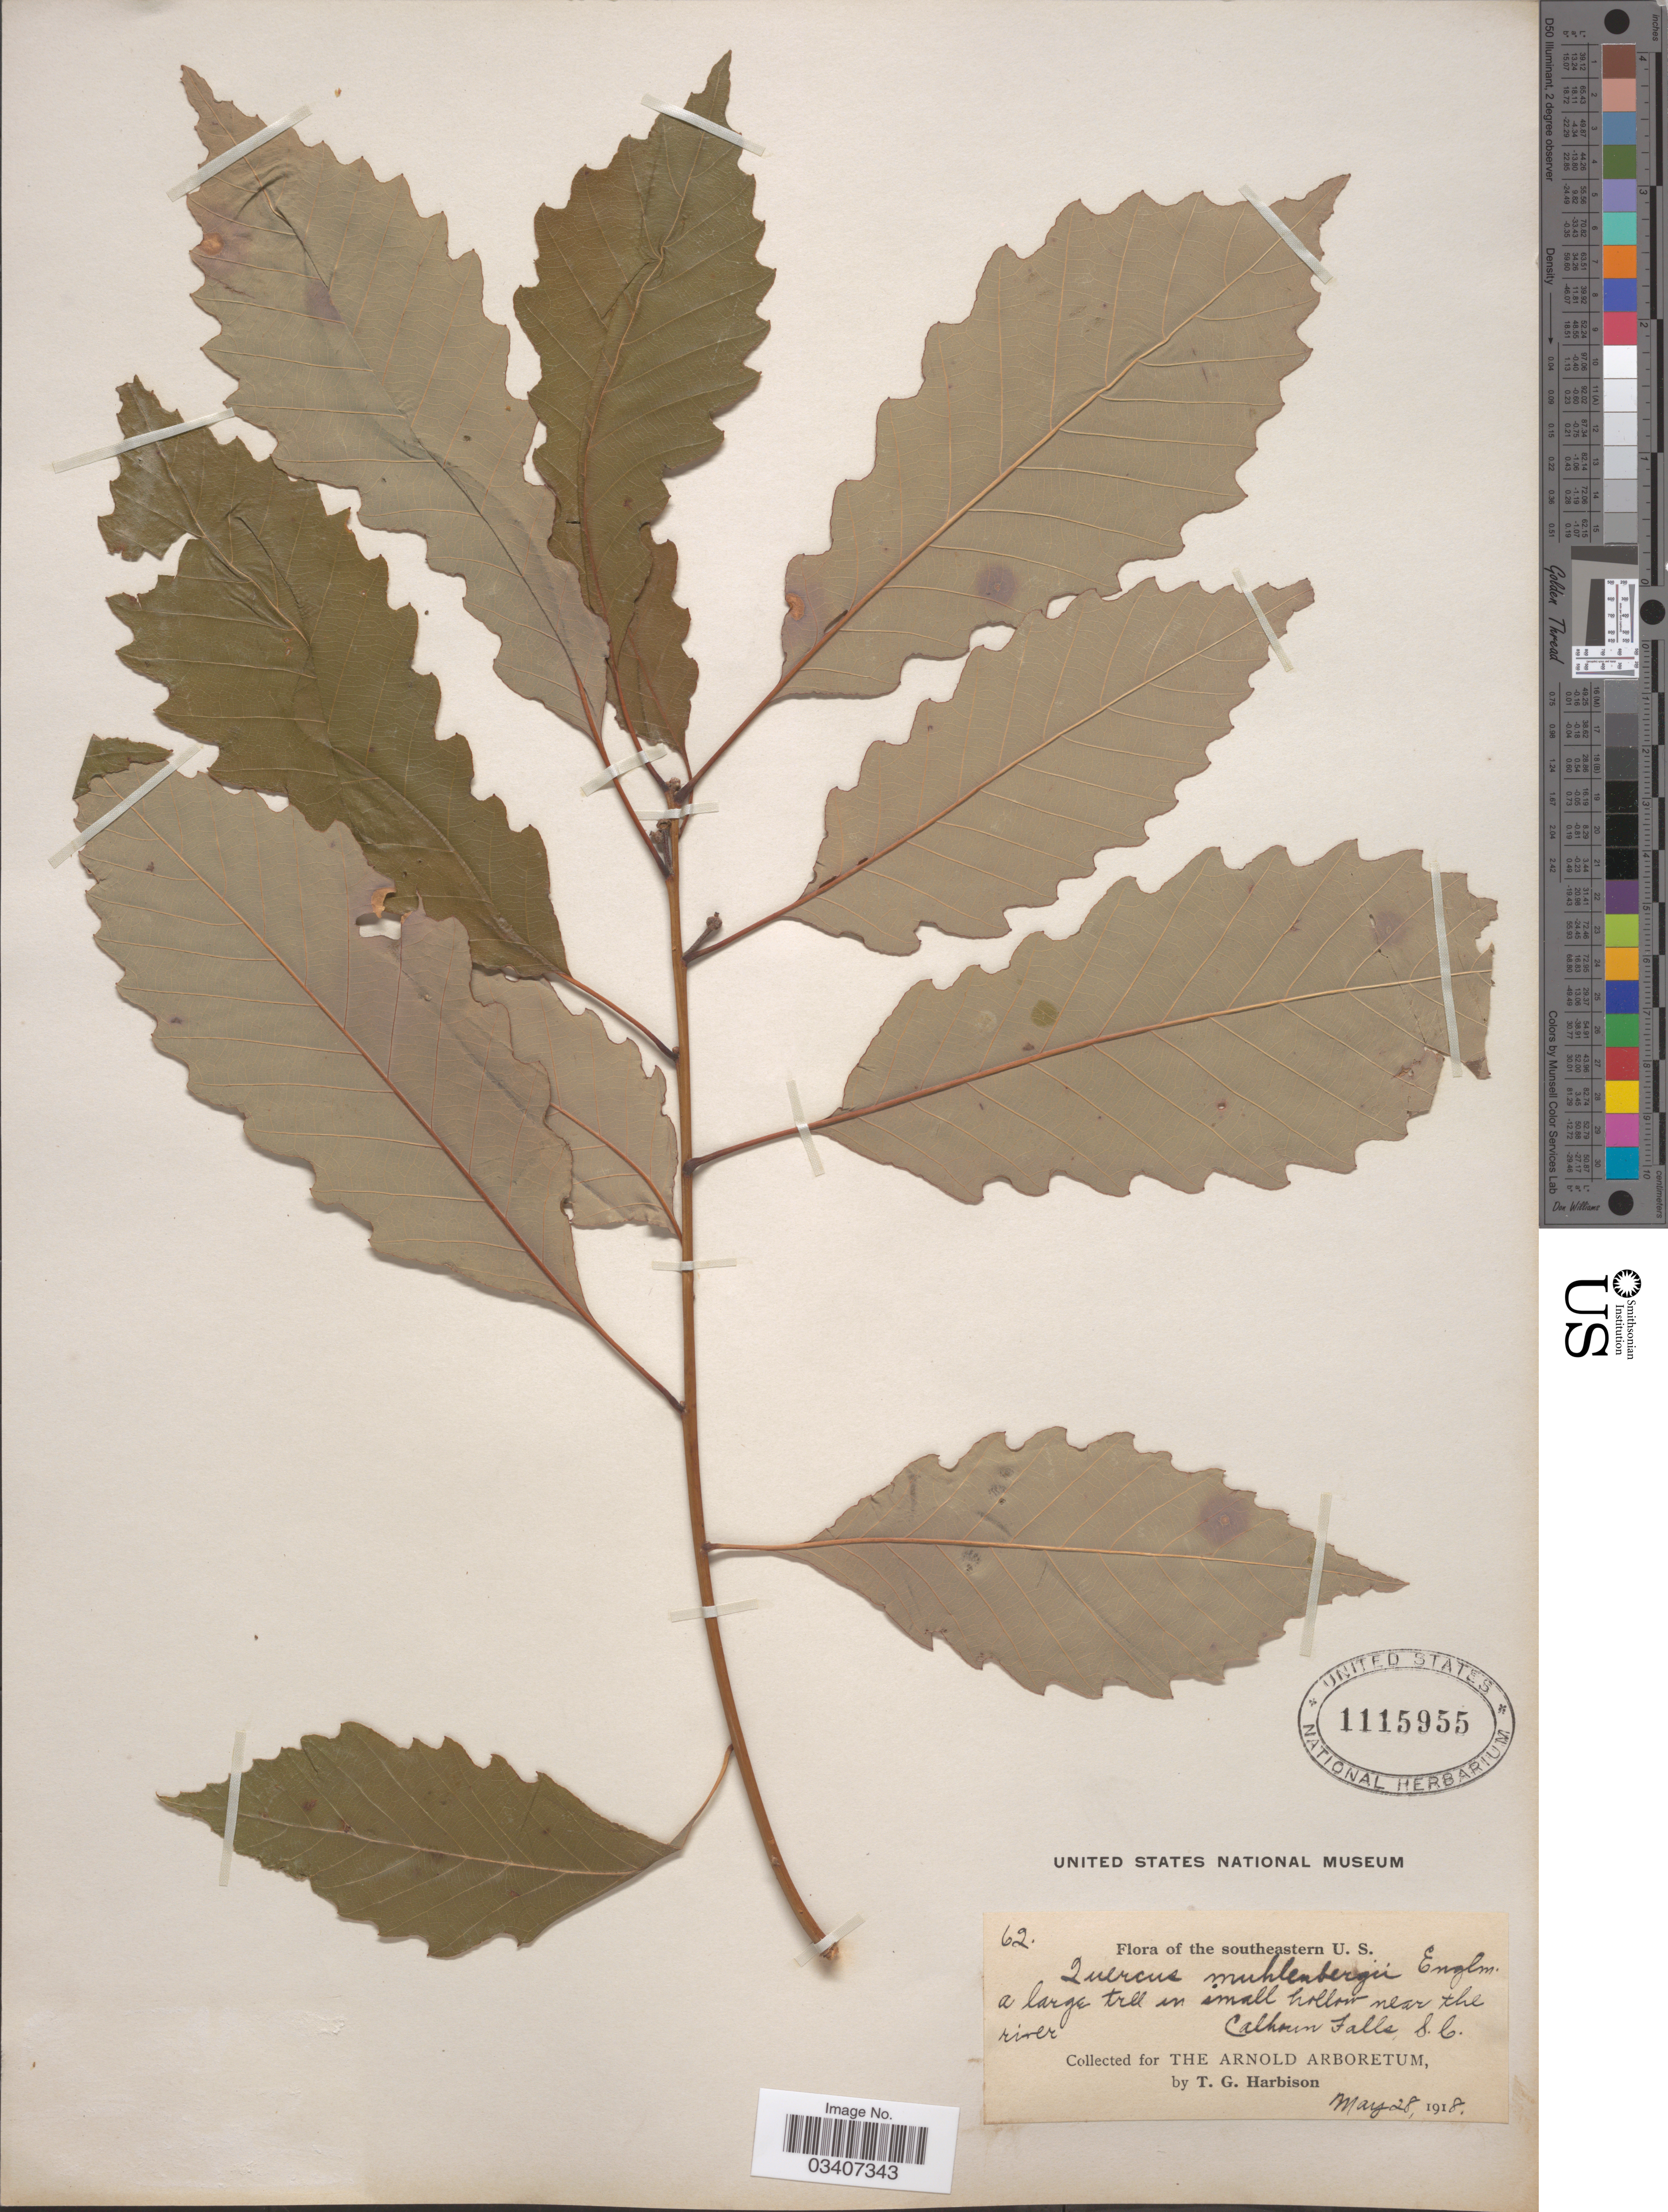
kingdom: Plantae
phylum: Tracheophyta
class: Magnoliopsida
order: Fagales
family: Fagaceae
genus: Quercus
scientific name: Quercus muehlenbergii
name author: Engelm.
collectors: T. Harbison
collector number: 62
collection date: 1918-05-28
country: United States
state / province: South Carolina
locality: Southeastern U. S. Near the river Calhoun Falls.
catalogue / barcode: US 1115955